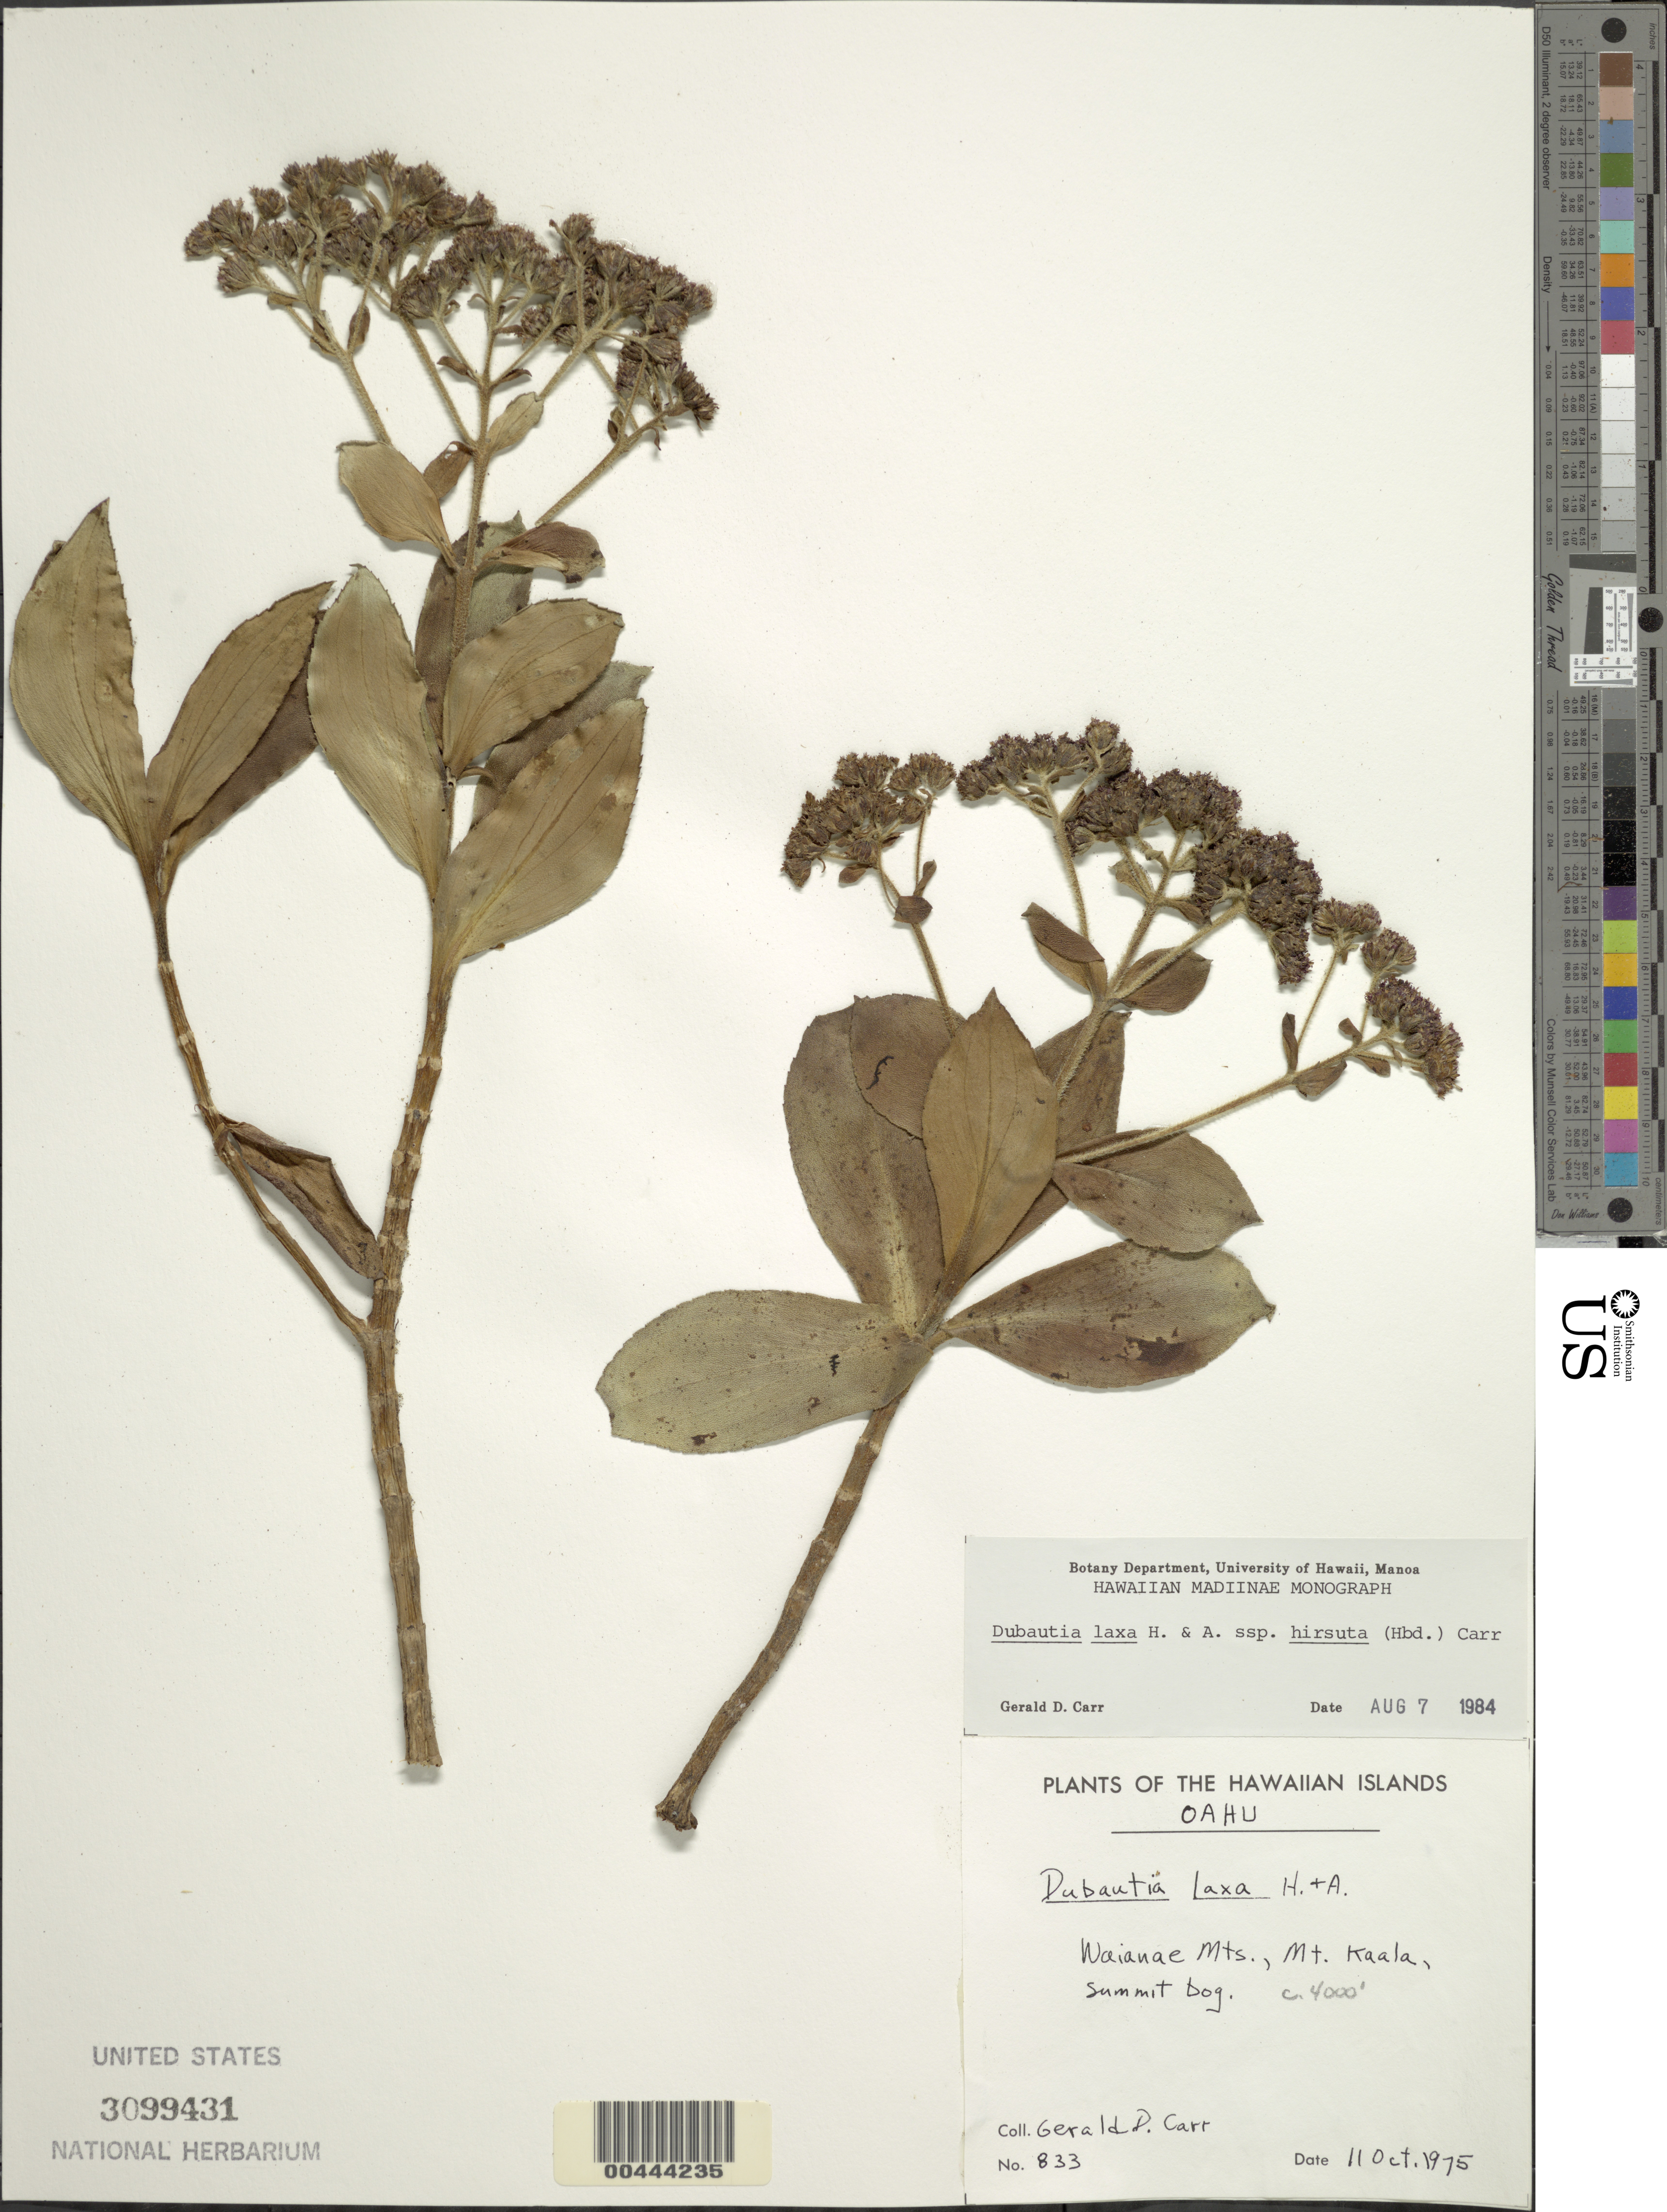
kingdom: Plantae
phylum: Tracheophyta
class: Magnoliopsida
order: Asterales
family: Asteraceae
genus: Dubautia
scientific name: Dubautia laxa subsp. hirsuta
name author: (Hillebr.) G.D. Carr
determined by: Carr, G. D.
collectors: G. D. Carr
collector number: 833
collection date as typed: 11 Oct 1975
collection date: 1975-10-11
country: United States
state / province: Hawaii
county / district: Honolulu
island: Oahu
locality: Waianae Mountains, Mount Kaala, summit bog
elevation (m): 1219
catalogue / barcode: US 3099431